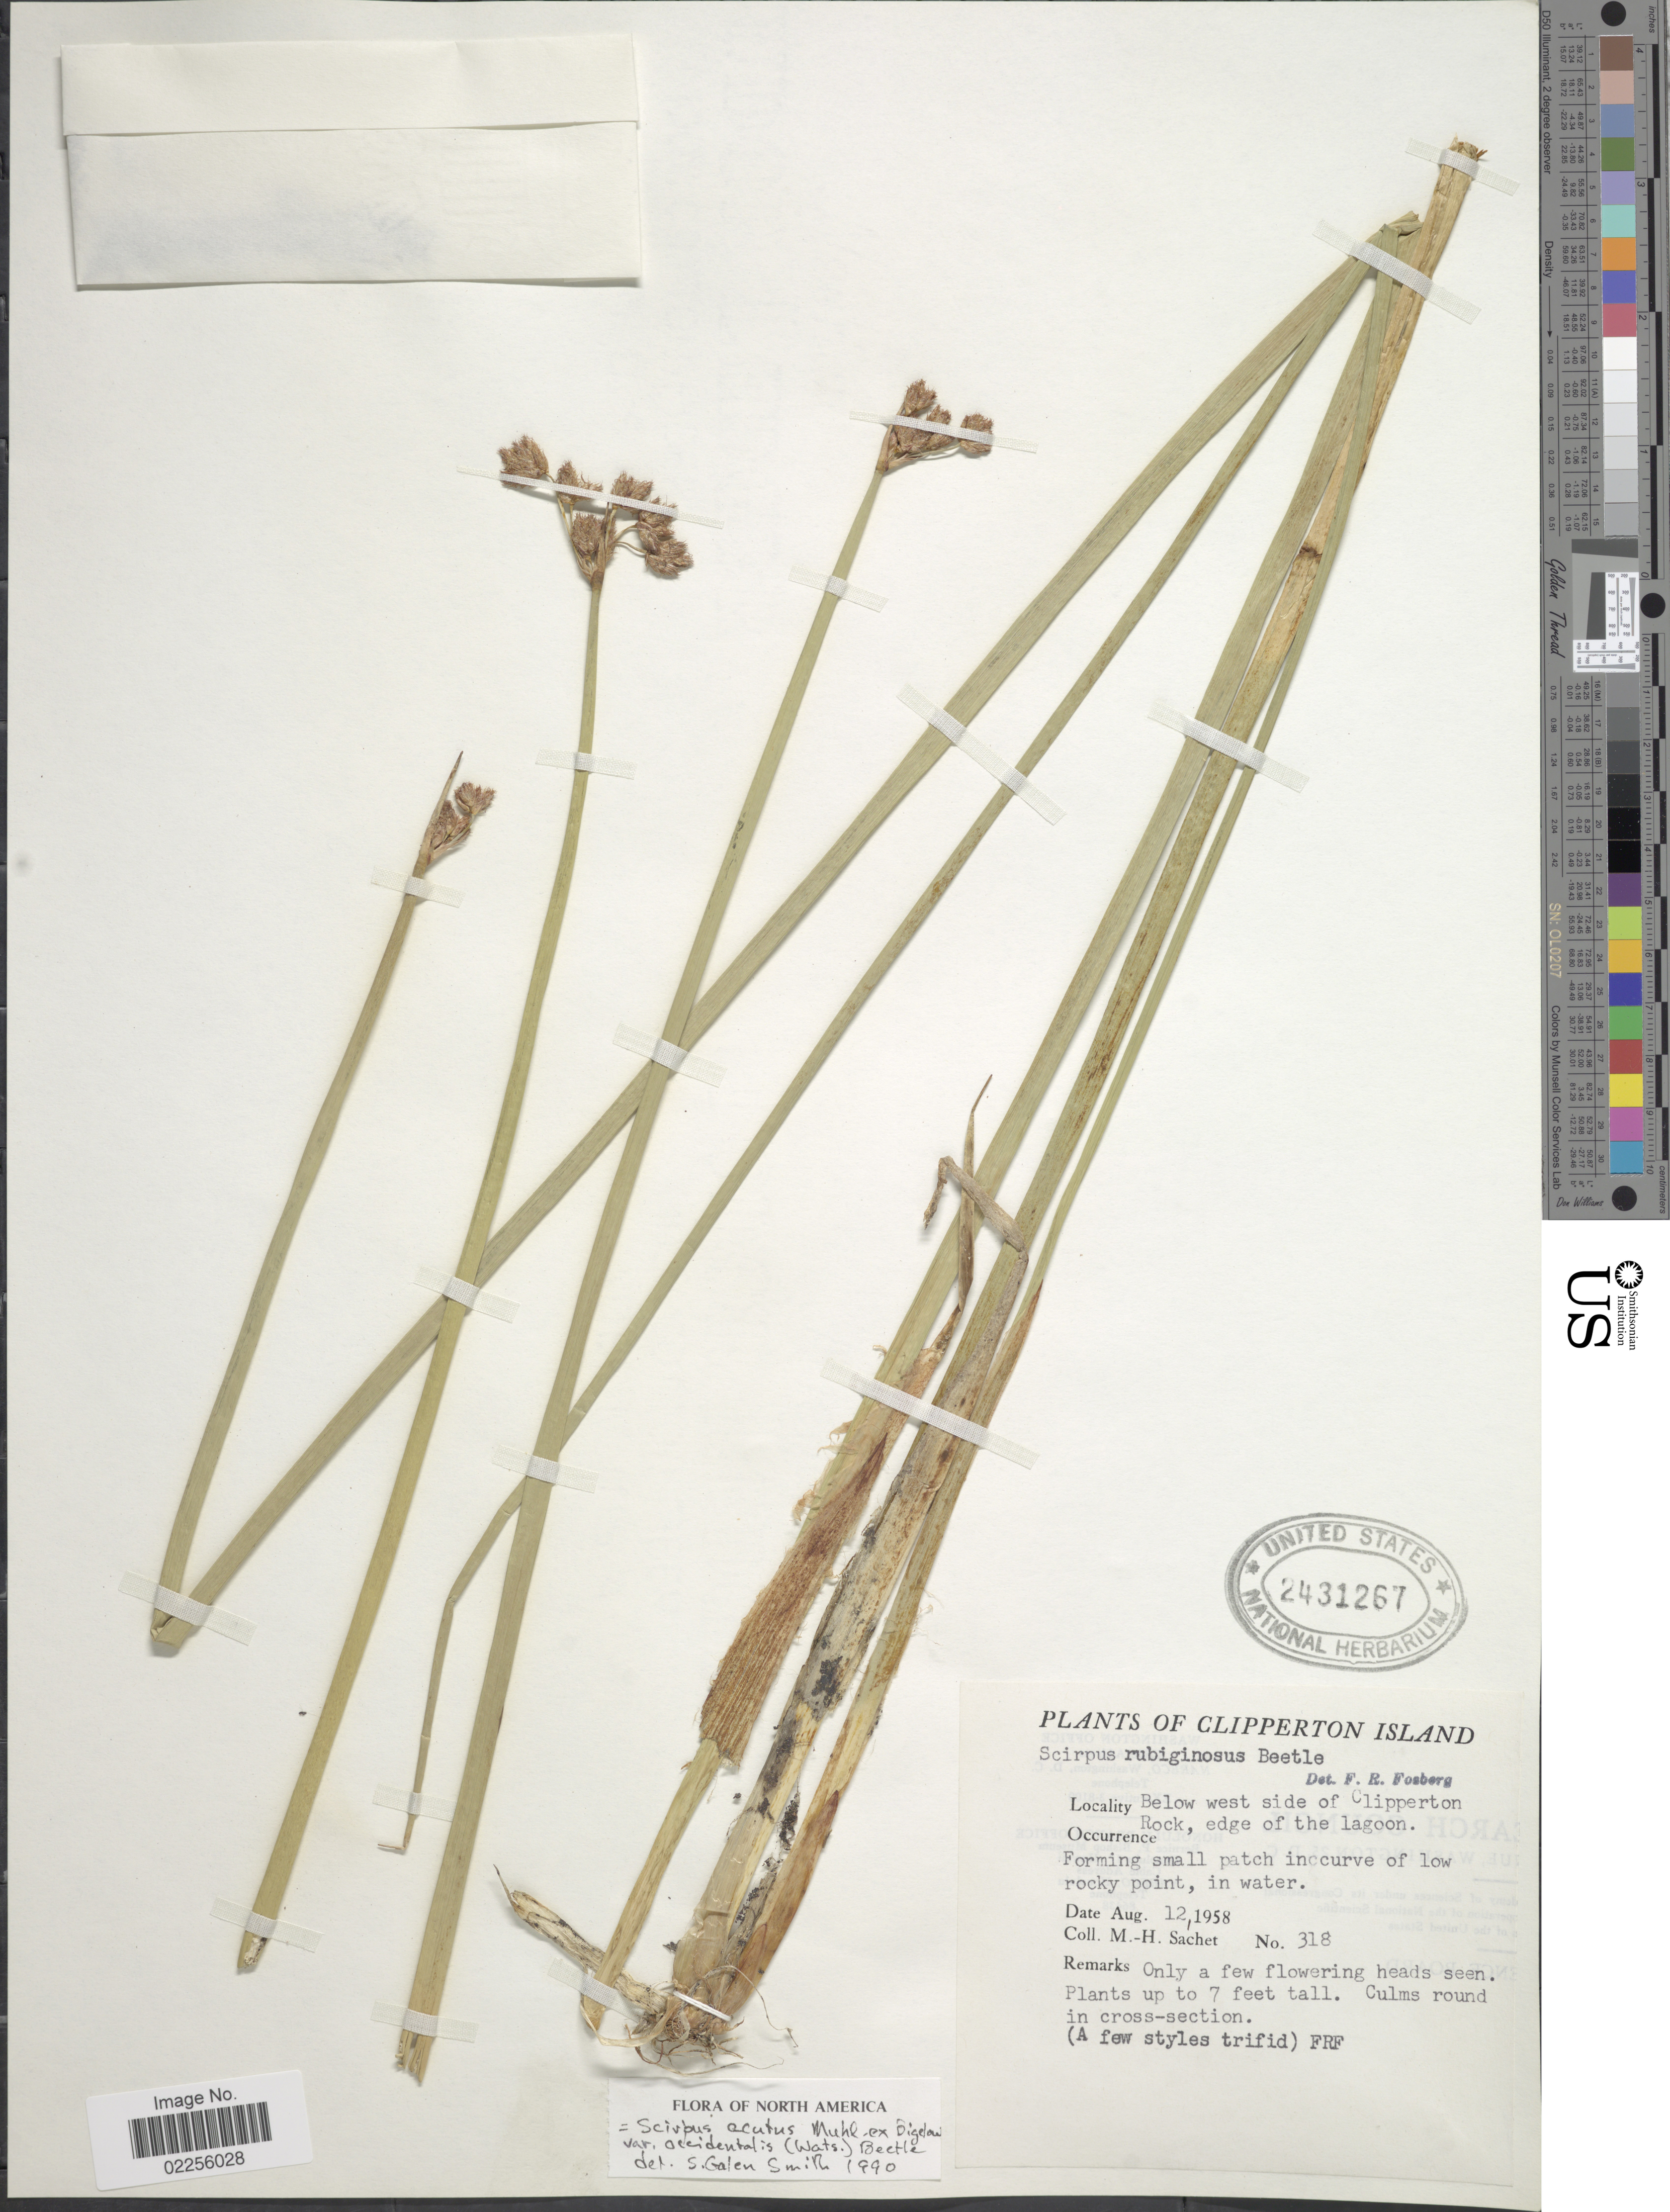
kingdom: Plantae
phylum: Tracheophyta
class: Liliopsida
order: Poales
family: Cyperaceae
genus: Schoenoplectus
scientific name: Schoenoplectus acutus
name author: (Muhl. ex Bigelow) Á. Löve & D. Löve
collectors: M.-H. Sachet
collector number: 318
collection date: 1958-08-12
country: Central Am. Pac. Islands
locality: Clipperton Island, Below west side of Clipperton Rock, edge of the lagoon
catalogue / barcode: US 2431267